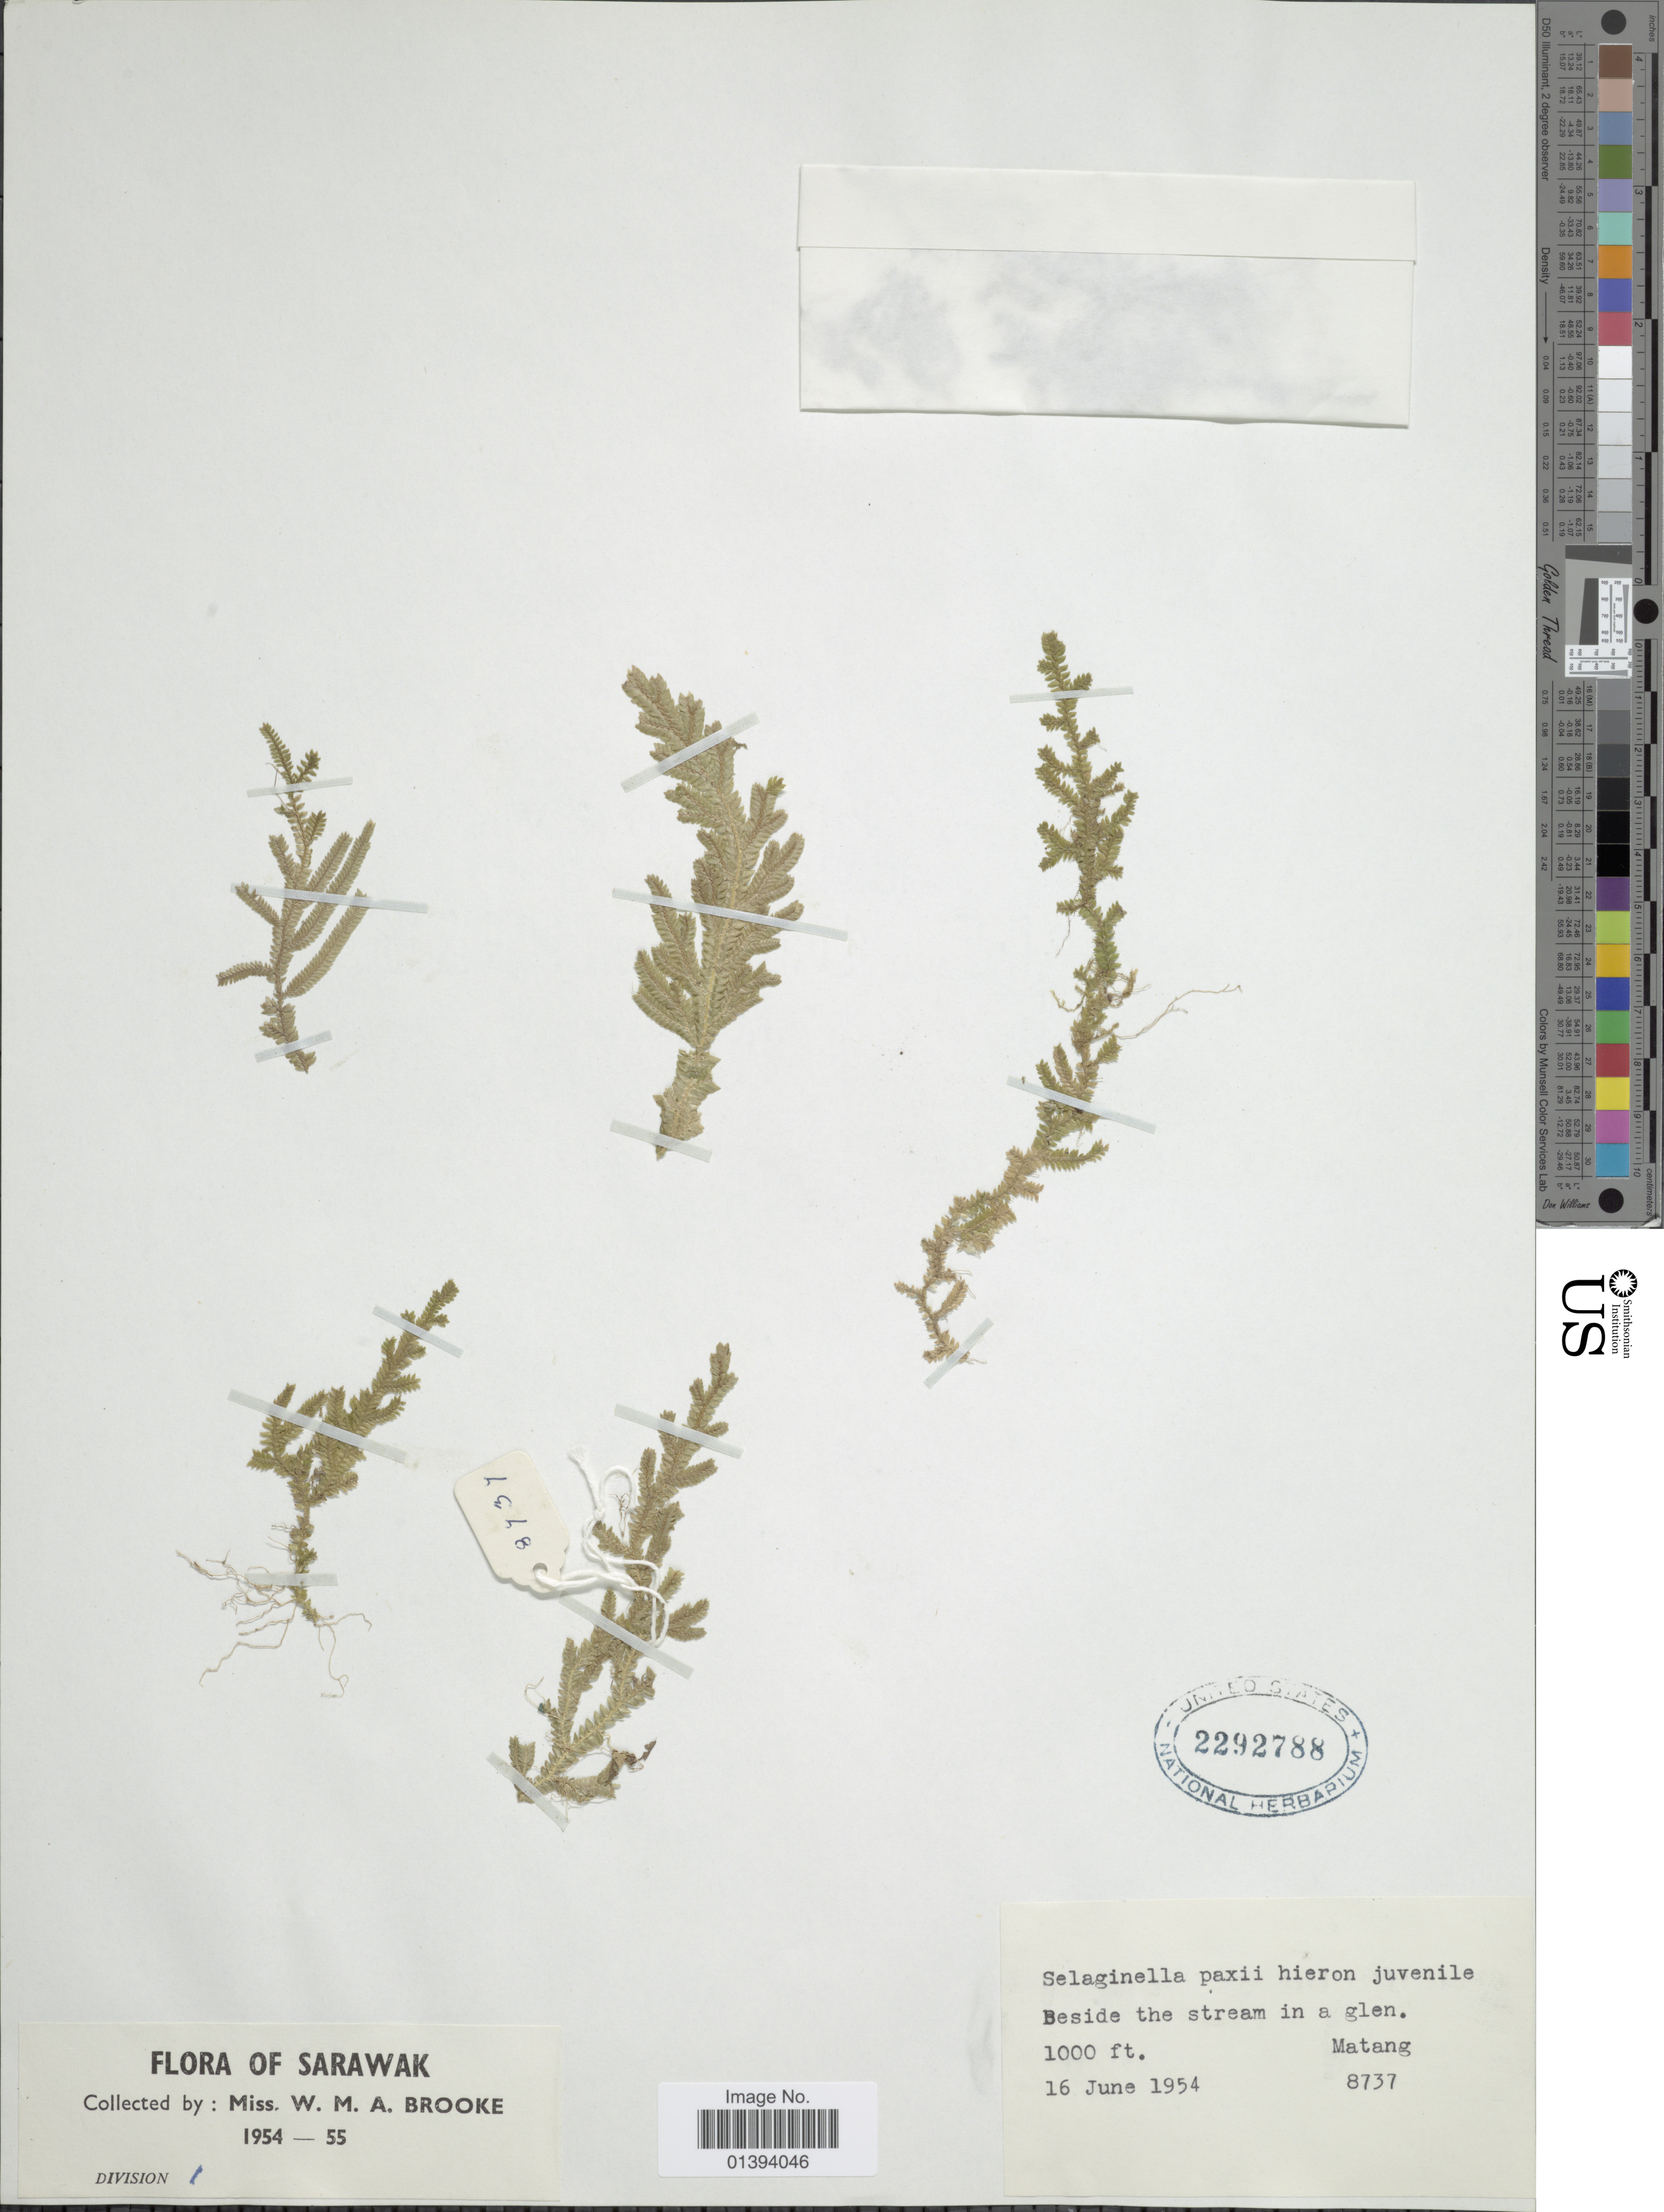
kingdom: Plantae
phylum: Tracheophyta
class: Lycopodiopsida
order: Selaginellales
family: Selaginellaceae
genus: Selaginella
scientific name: Selaginella paxii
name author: Hieron.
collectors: W. Brooke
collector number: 8737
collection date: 1954-06-16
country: Malaysia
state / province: Sarawak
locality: Beside the stream in a glen. Matang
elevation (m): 305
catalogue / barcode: US 2292788